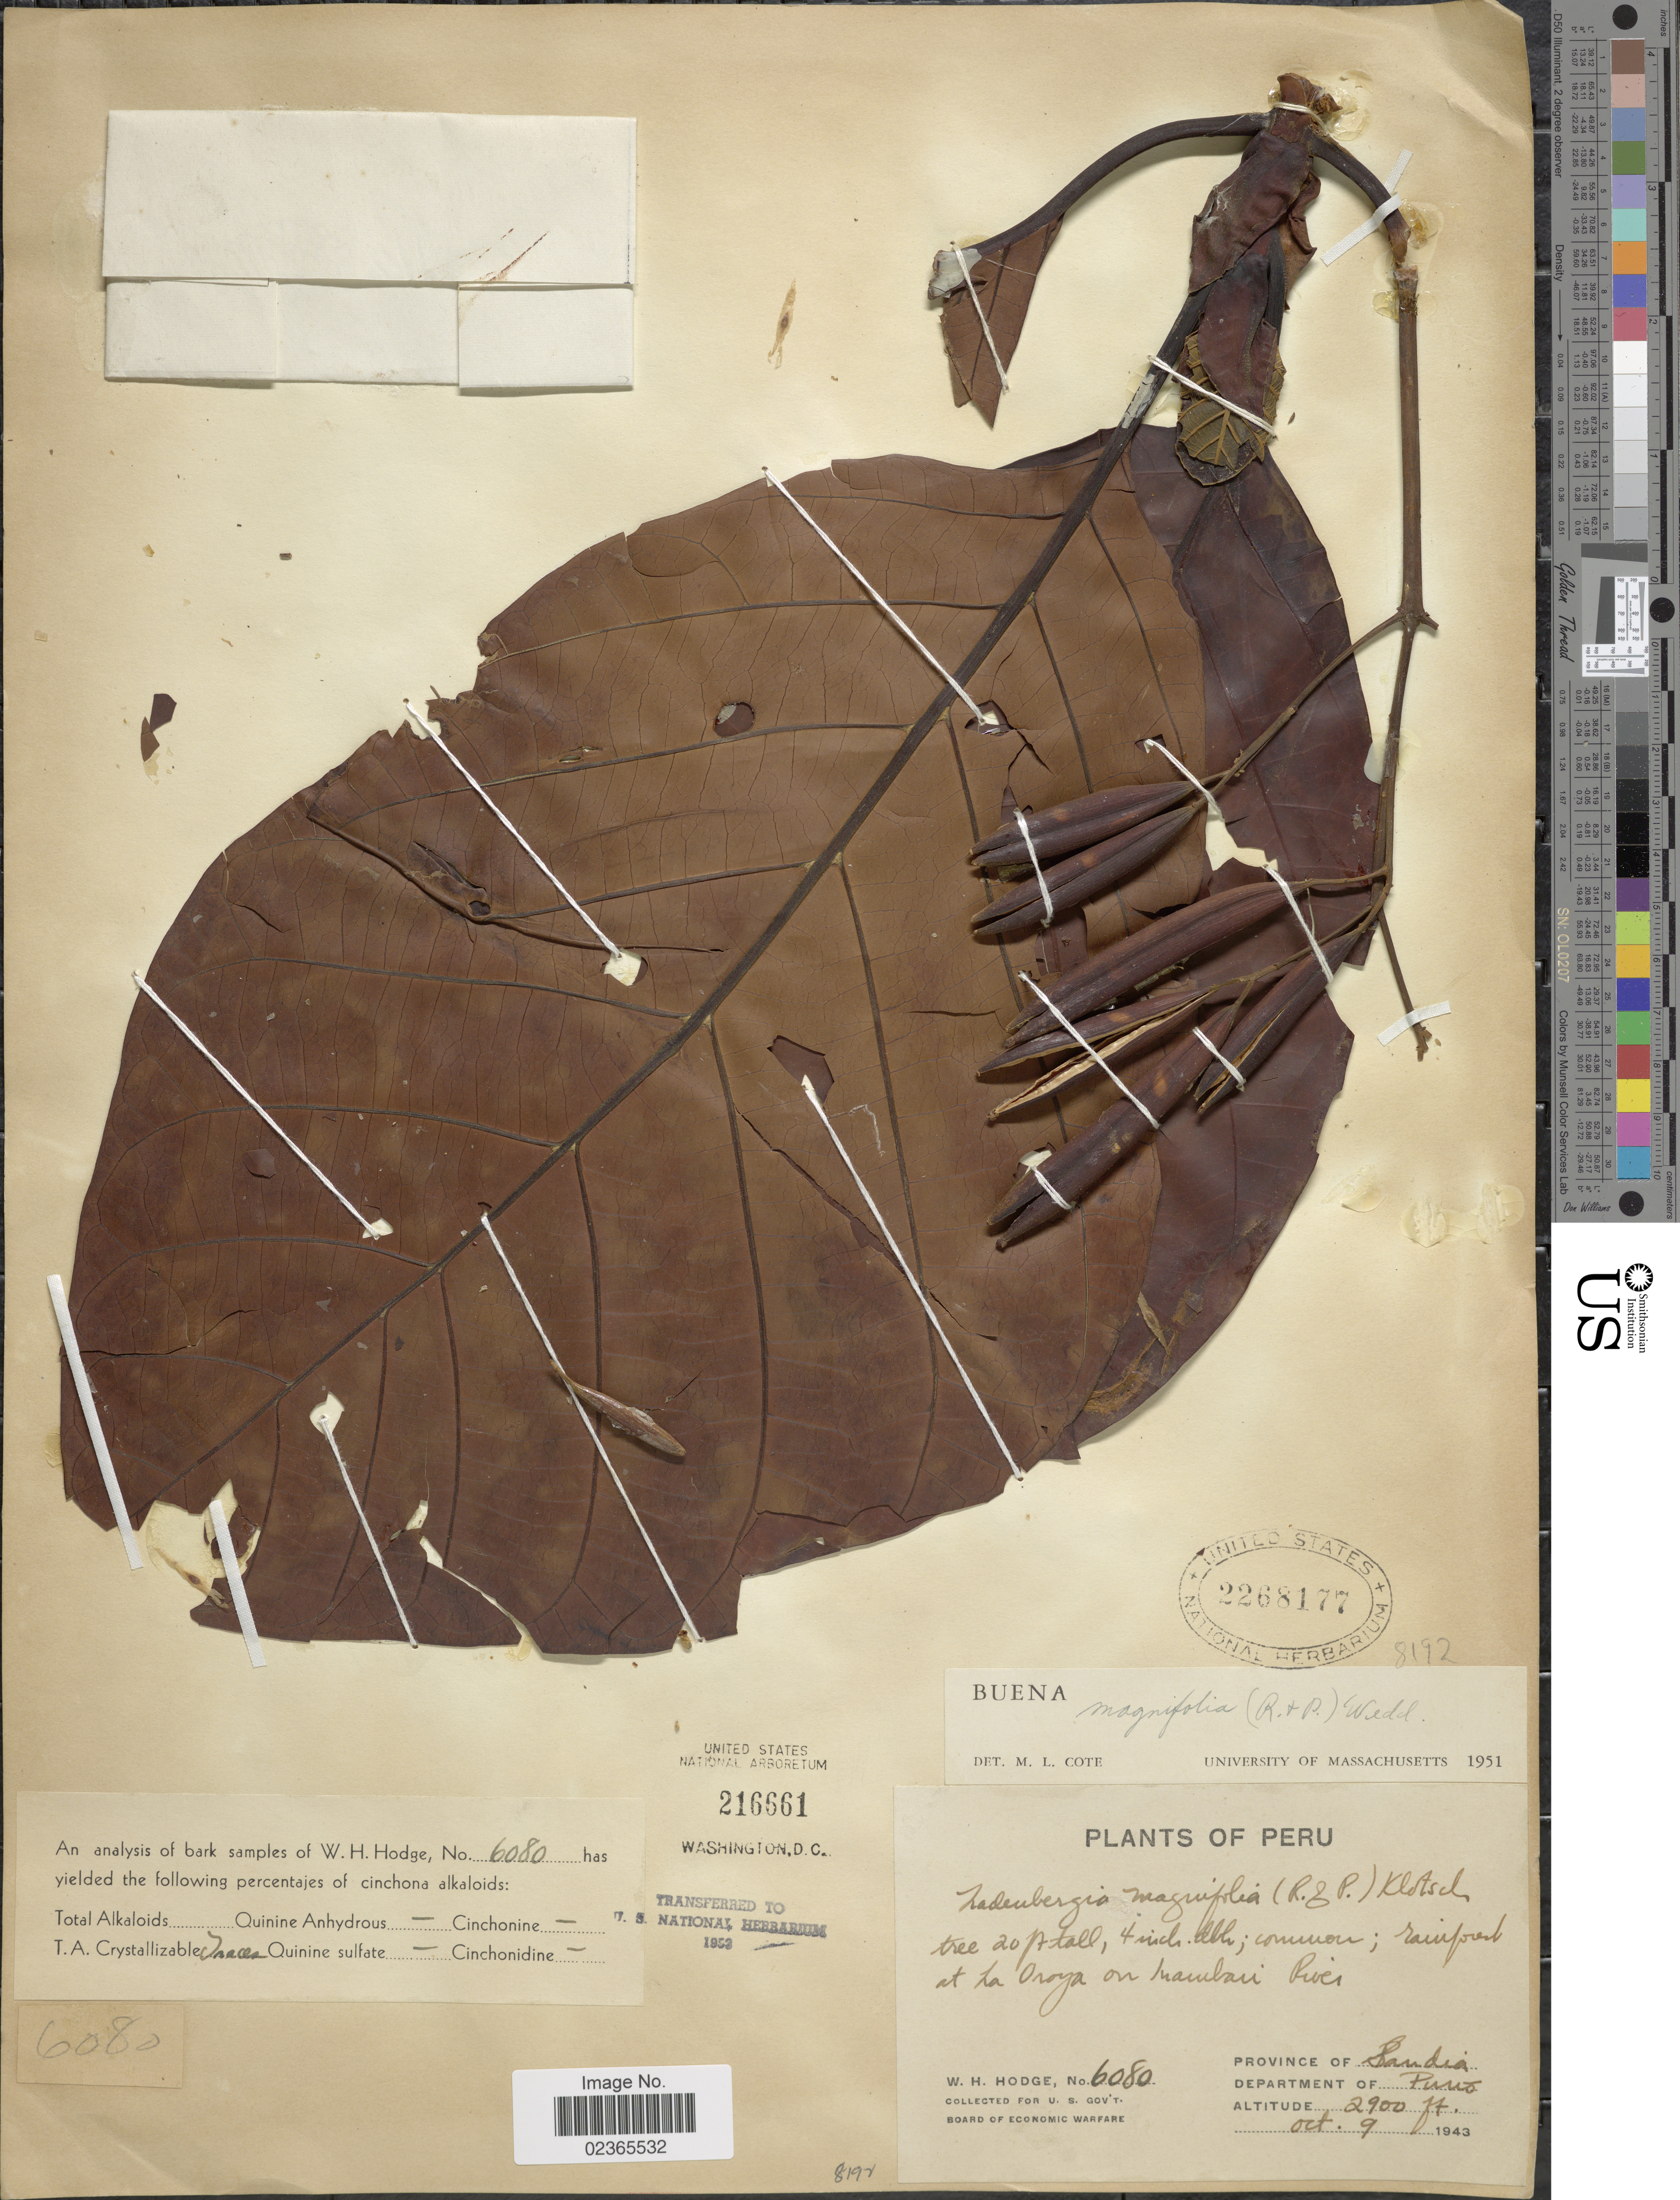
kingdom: Plantae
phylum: Tracheophyta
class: Magnoliopsida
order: Gentianales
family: Rubiaceae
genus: Ladenbergia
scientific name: Ladenbergia oblongifolia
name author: (Mutis) L. Andersson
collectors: W. Hodge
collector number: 6080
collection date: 1943-10-09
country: Peru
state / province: Puno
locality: Rainforest at La Oroya on Inambari River, Province of Sandia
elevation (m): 884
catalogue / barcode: US 2268177